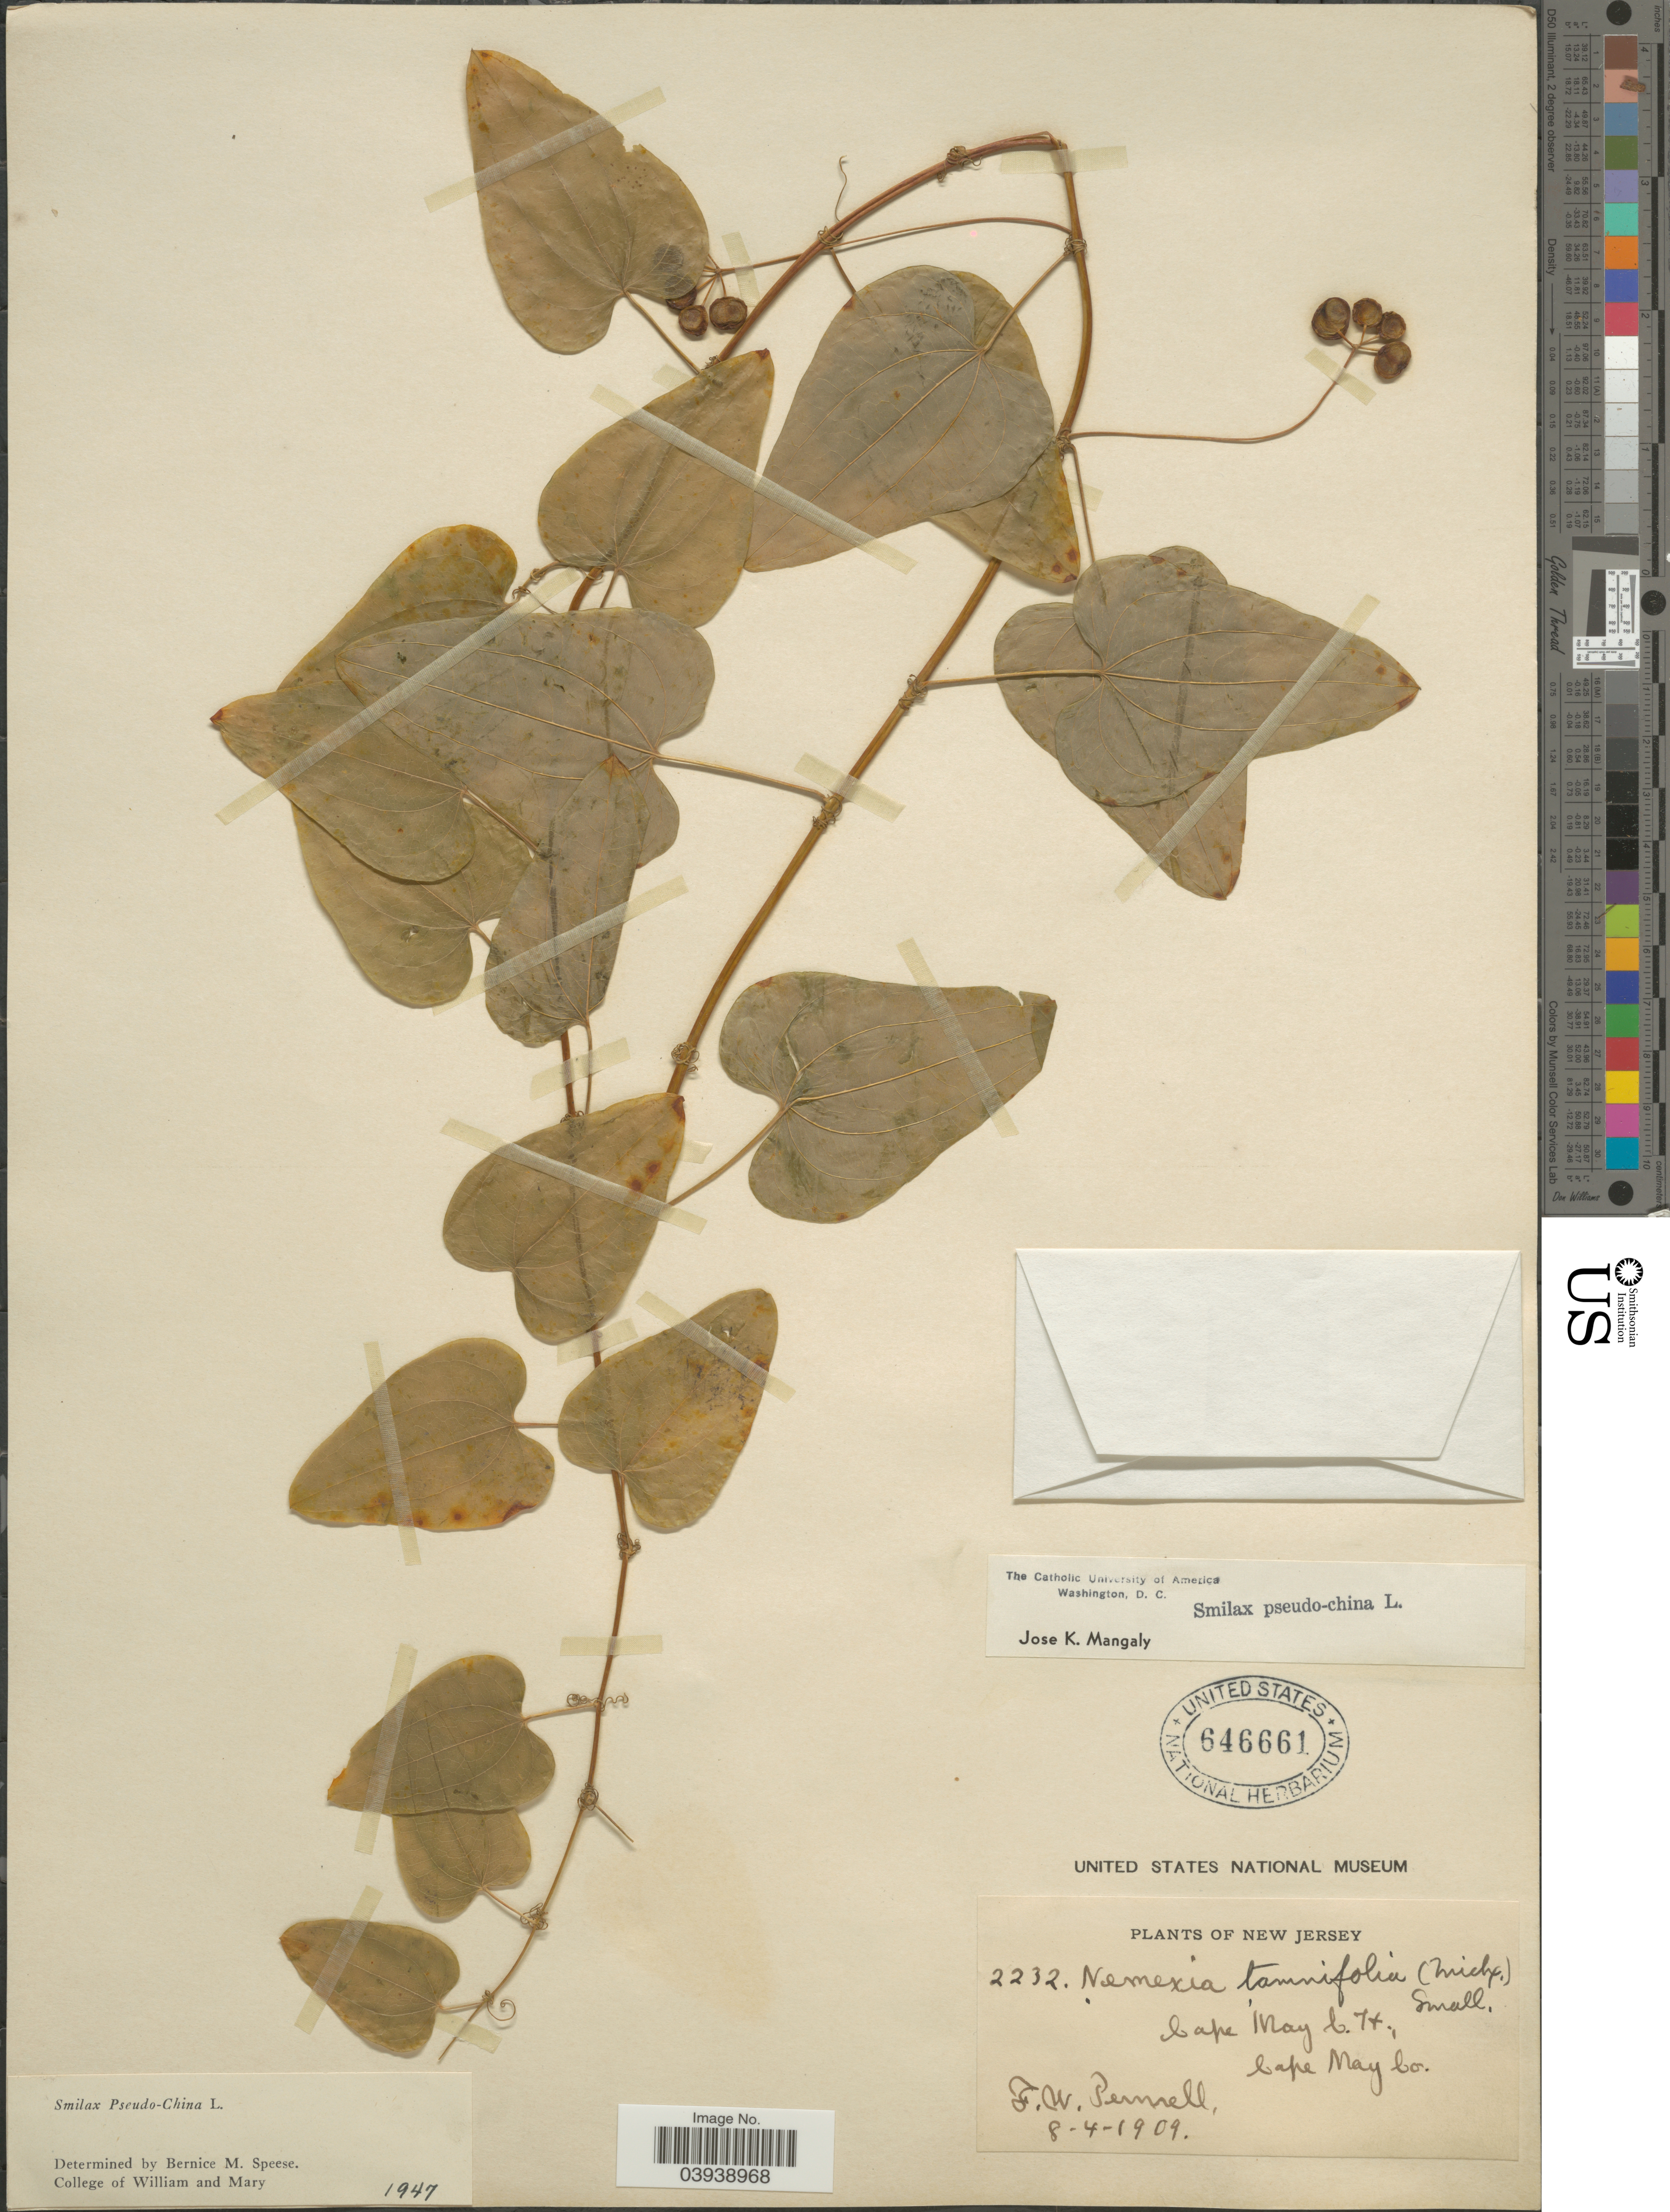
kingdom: Plantae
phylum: Tracheophyta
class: Liliopsida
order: Liliales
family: Smilacaceae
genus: Smilax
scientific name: Smilax pseudochina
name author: L.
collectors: F. W. Pennell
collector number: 2232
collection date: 1909-08-04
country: United States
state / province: New Jersey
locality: Cape May C.H, Cape May Co.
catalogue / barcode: US 646661